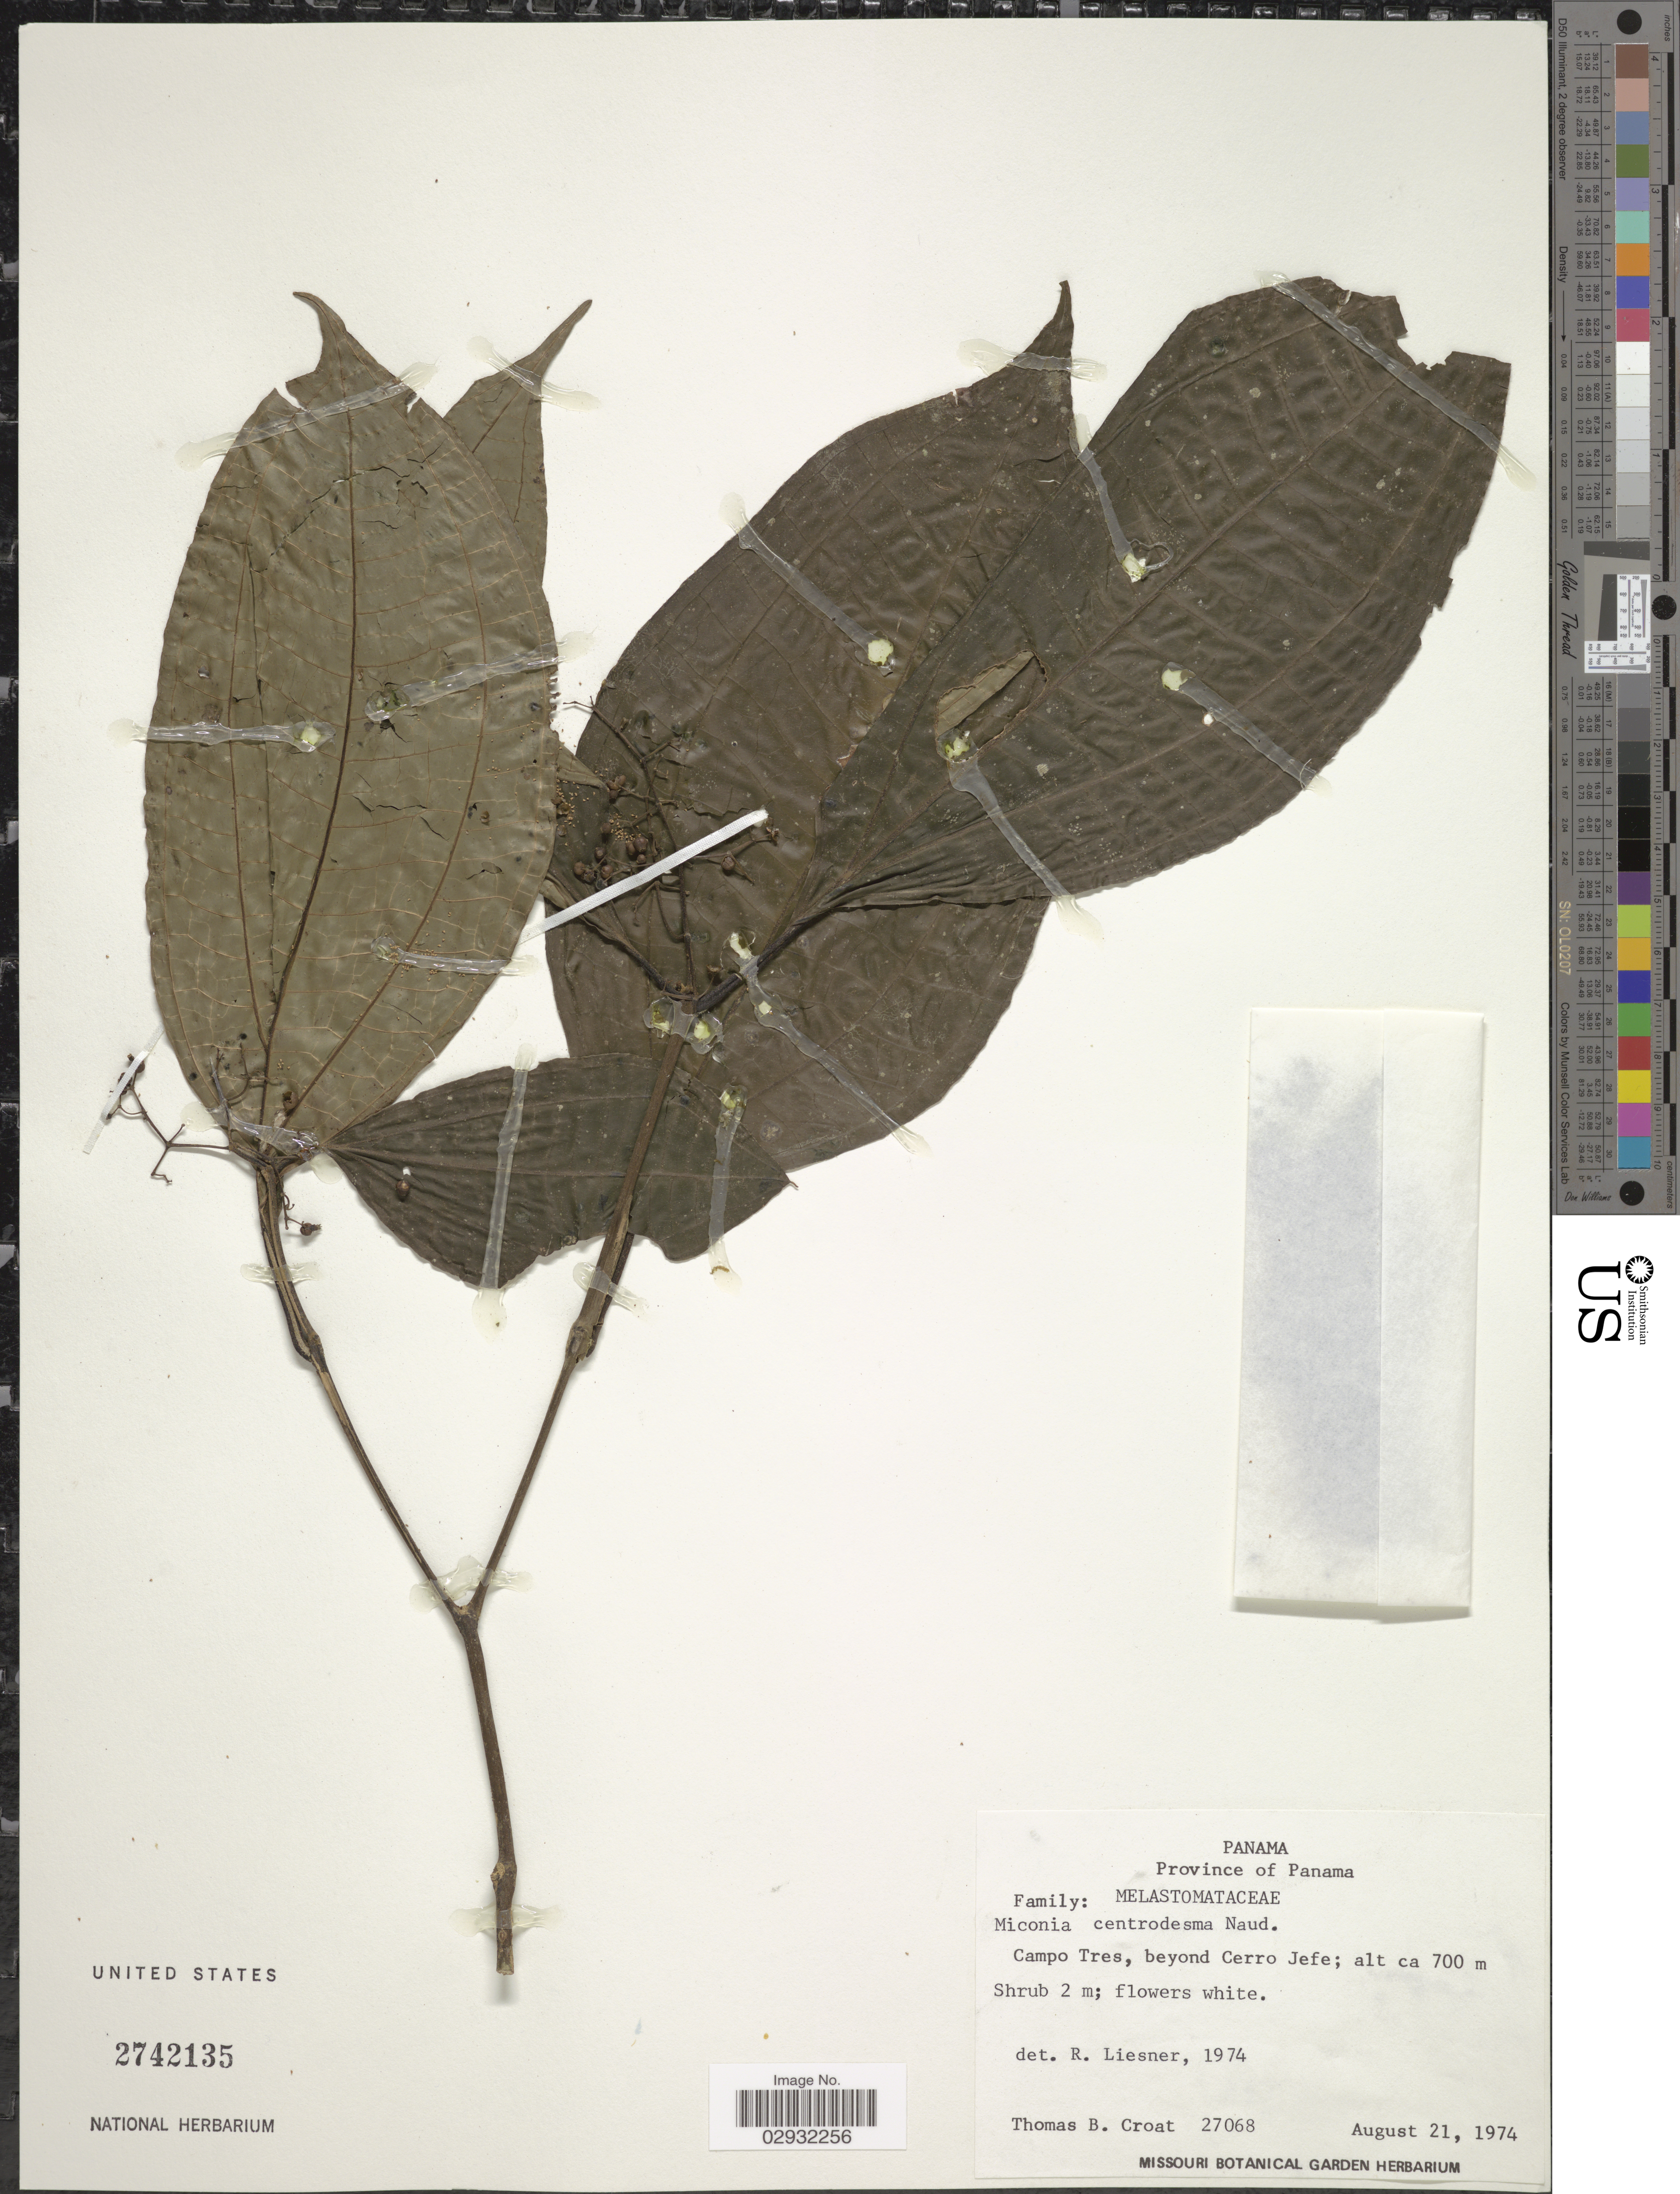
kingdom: Plantae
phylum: Tracheophyta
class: Magnoliopsida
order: Myrtales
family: Melastomataceae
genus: Miconia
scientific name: Miconia centrodesma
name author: Naudin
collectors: T. B. Croat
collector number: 27068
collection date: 1974-08-21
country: Panama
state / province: Panamá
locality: Campo Tres, beyond Cerro Jefe.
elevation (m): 700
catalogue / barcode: US 2742135